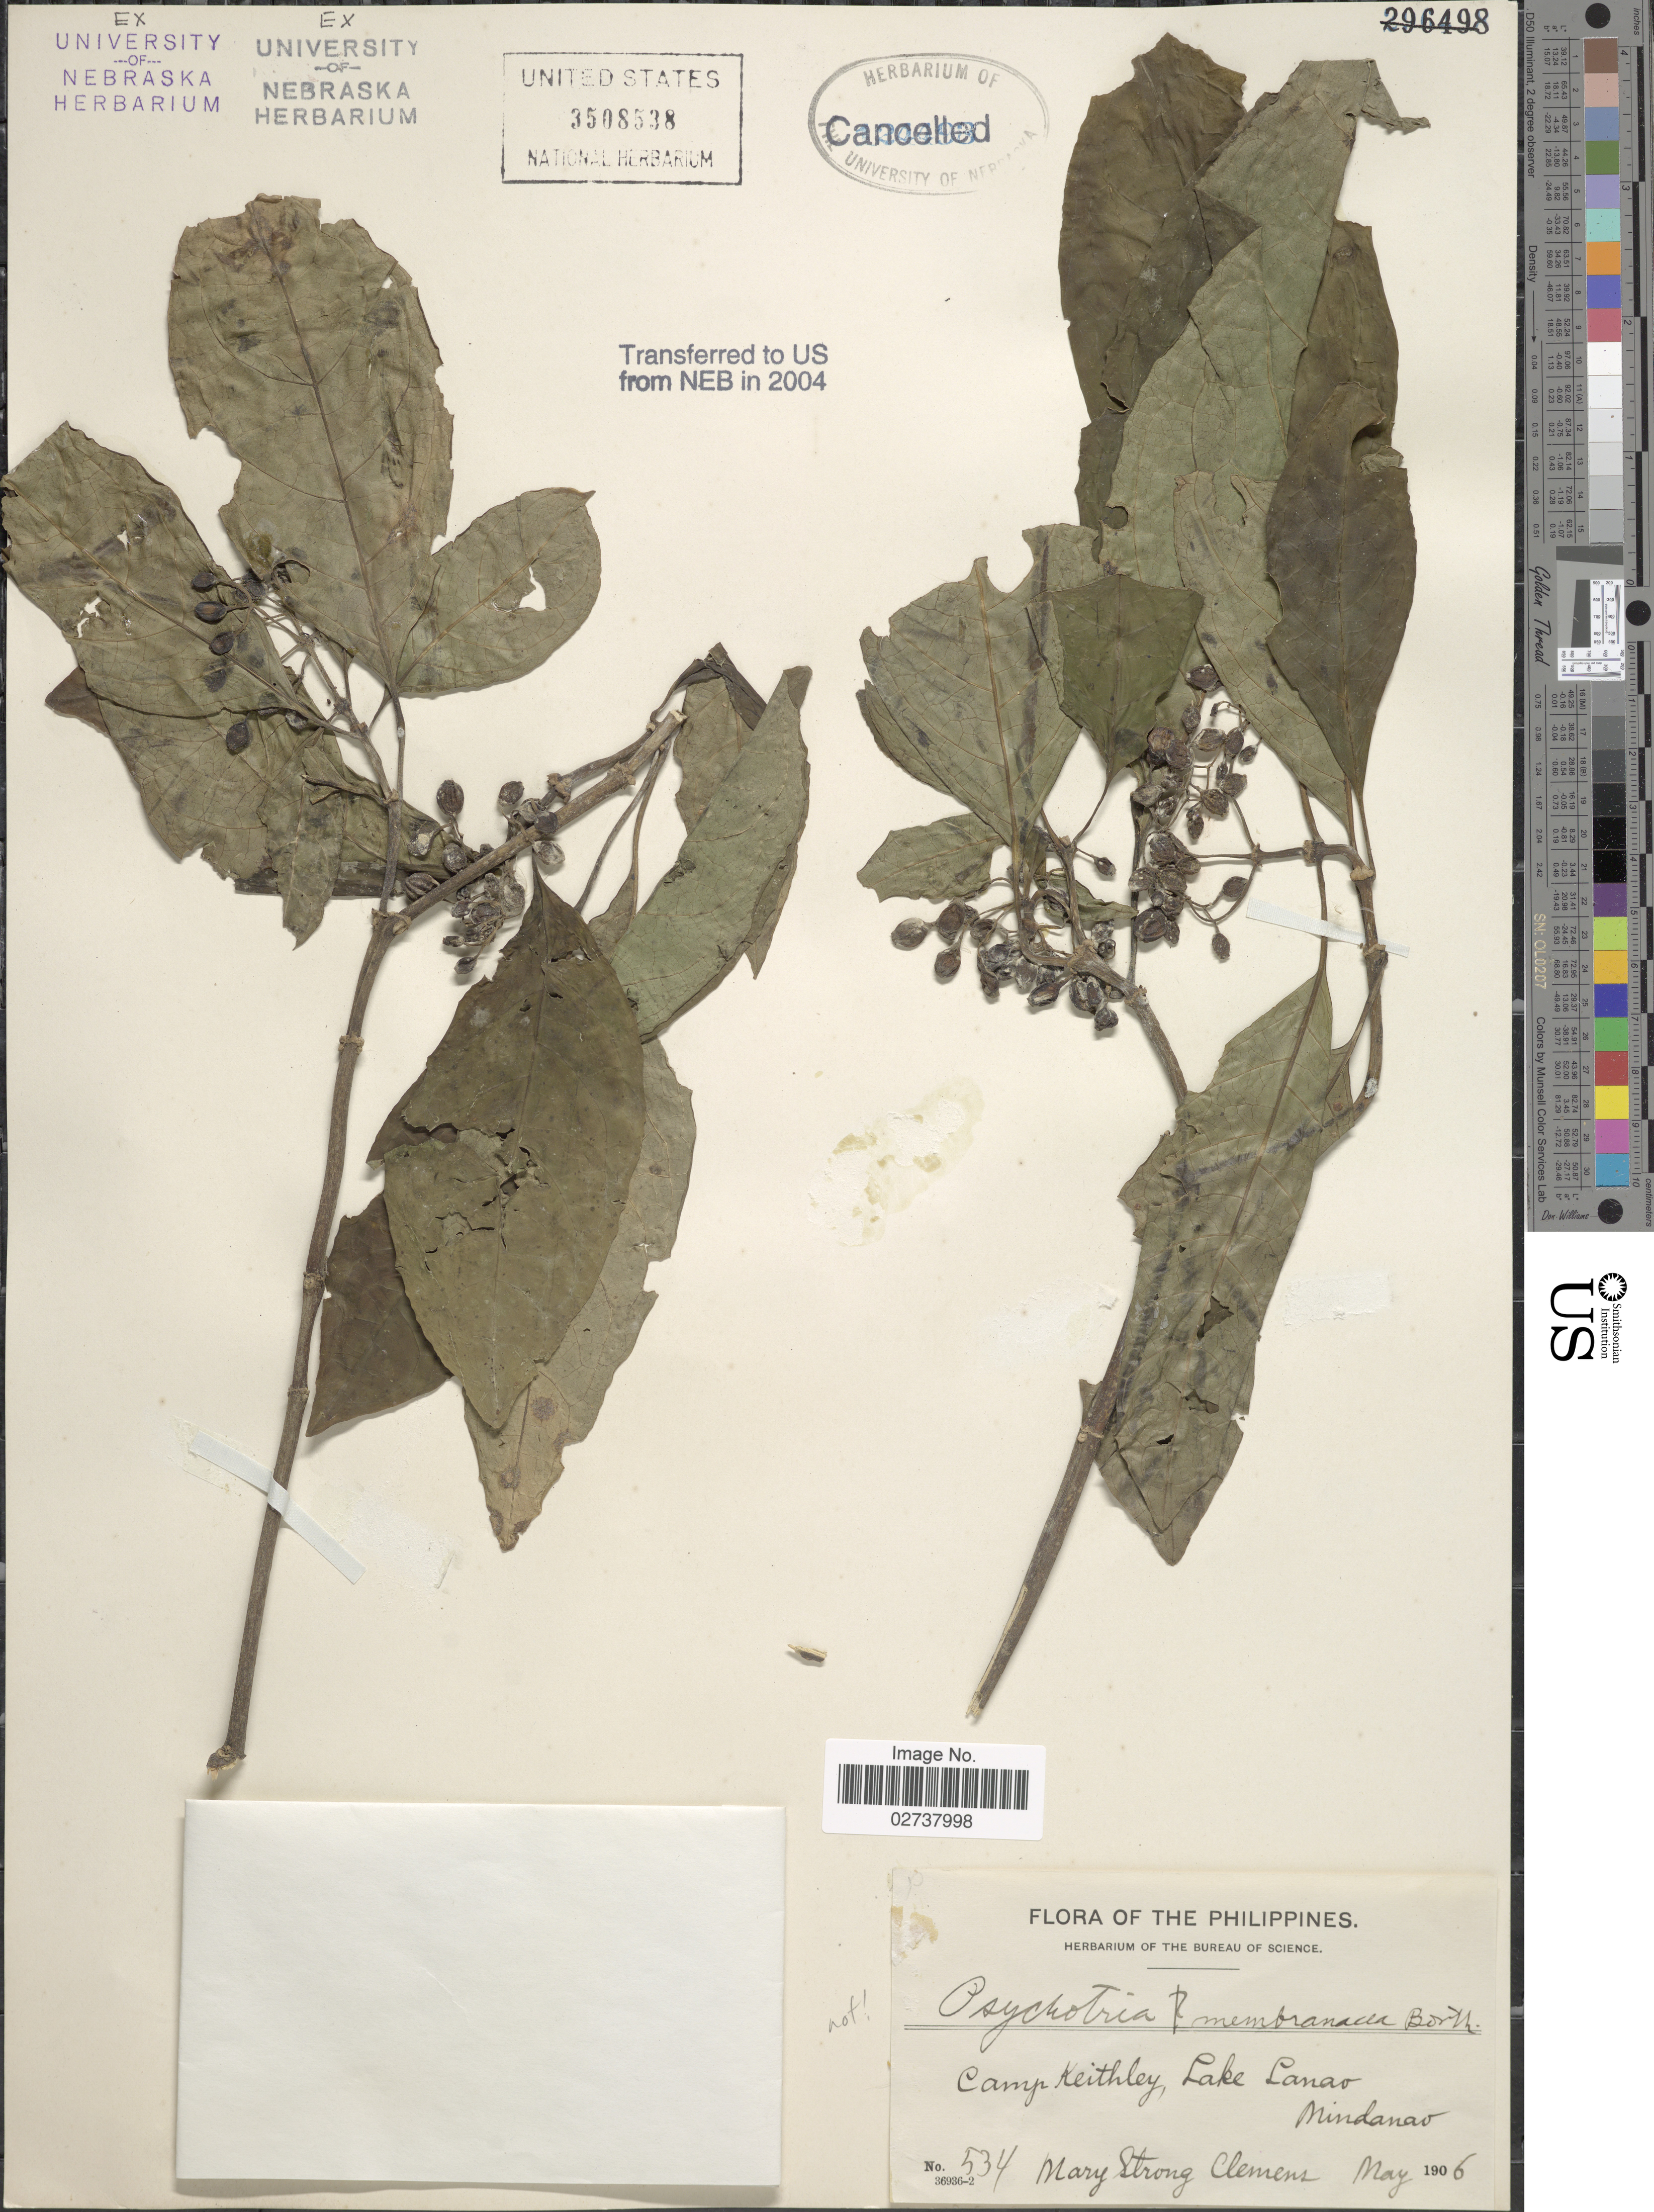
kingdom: Plantae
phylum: Tracheophyta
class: Magnoliopsida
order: Gentianales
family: Rubiaceae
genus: Psychotria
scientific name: Psychotria sp.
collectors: M. S. Clemens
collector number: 534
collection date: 1906-05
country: Philippines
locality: Camp Keithley, Lake Lanao, Mindanao.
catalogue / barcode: US 3508538